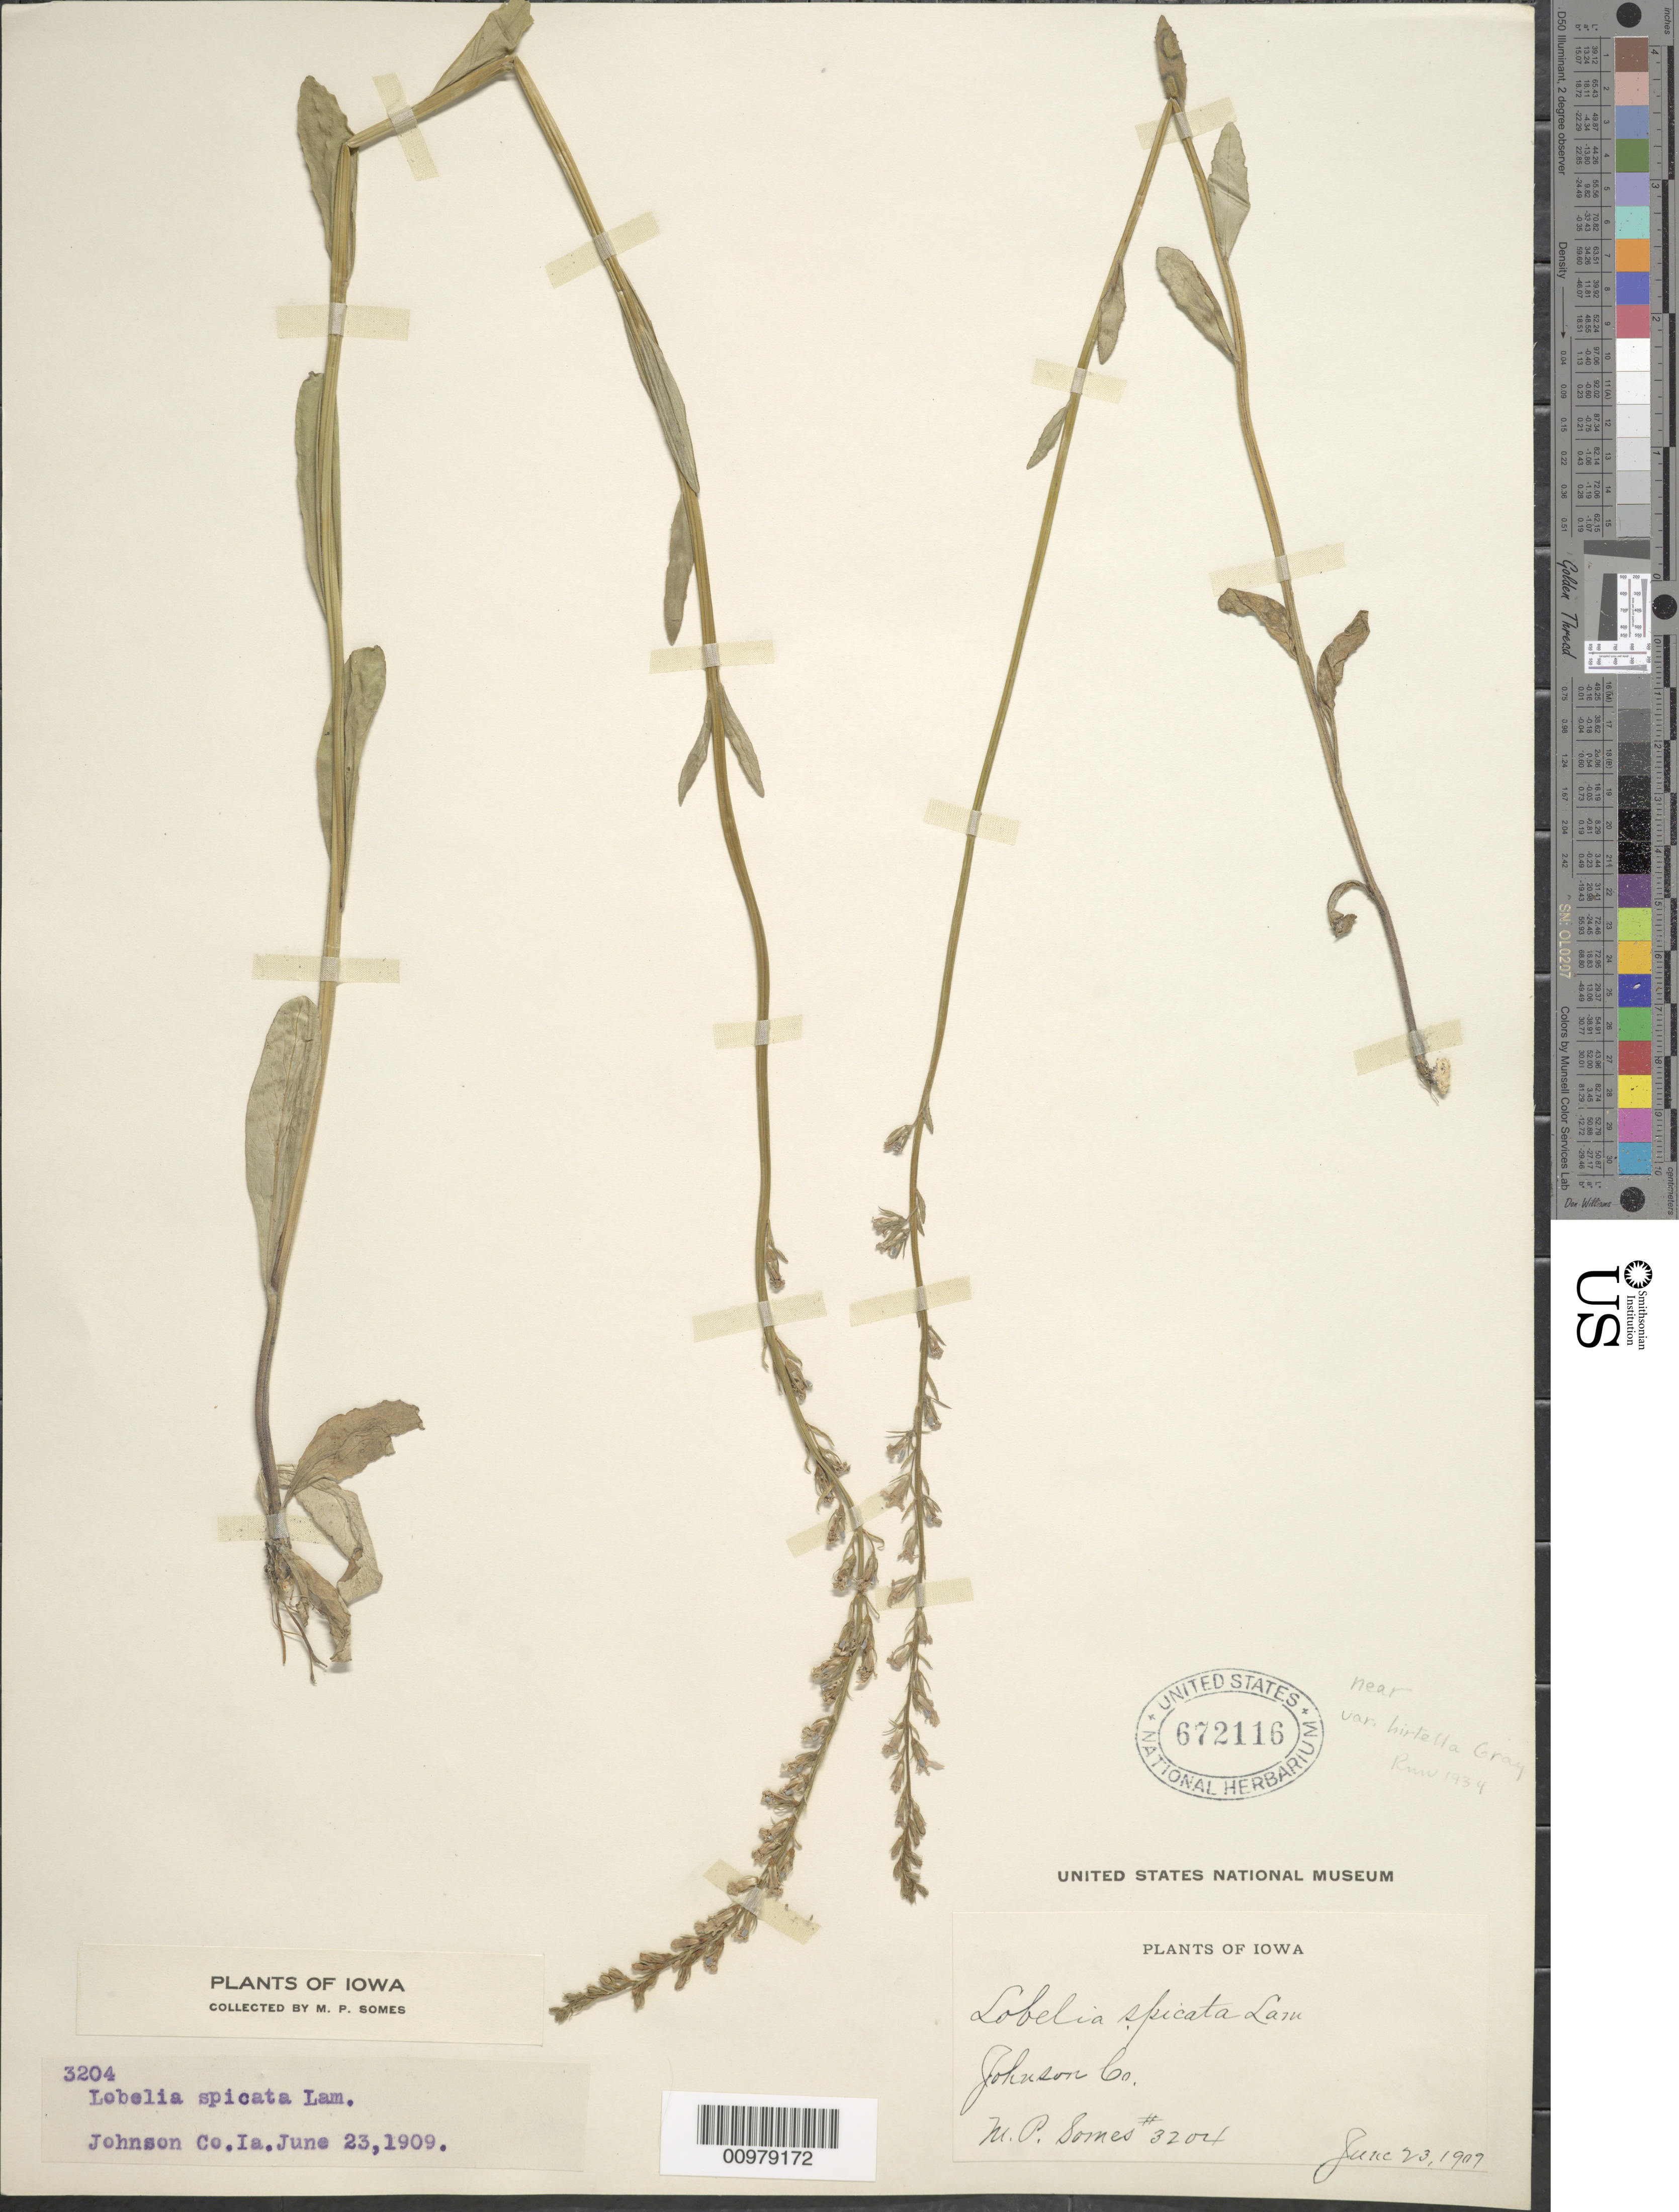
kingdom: Plantae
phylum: Tracheophyta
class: Magnoliopsida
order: Asterales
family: Campanulaceae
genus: Lobelia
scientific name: Lobelia spicata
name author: Lam.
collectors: M. Somes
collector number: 3204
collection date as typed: June 23, 1909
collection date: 1909-06-23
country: United States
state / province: Iowa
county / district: Johnson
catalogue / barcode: US 672116